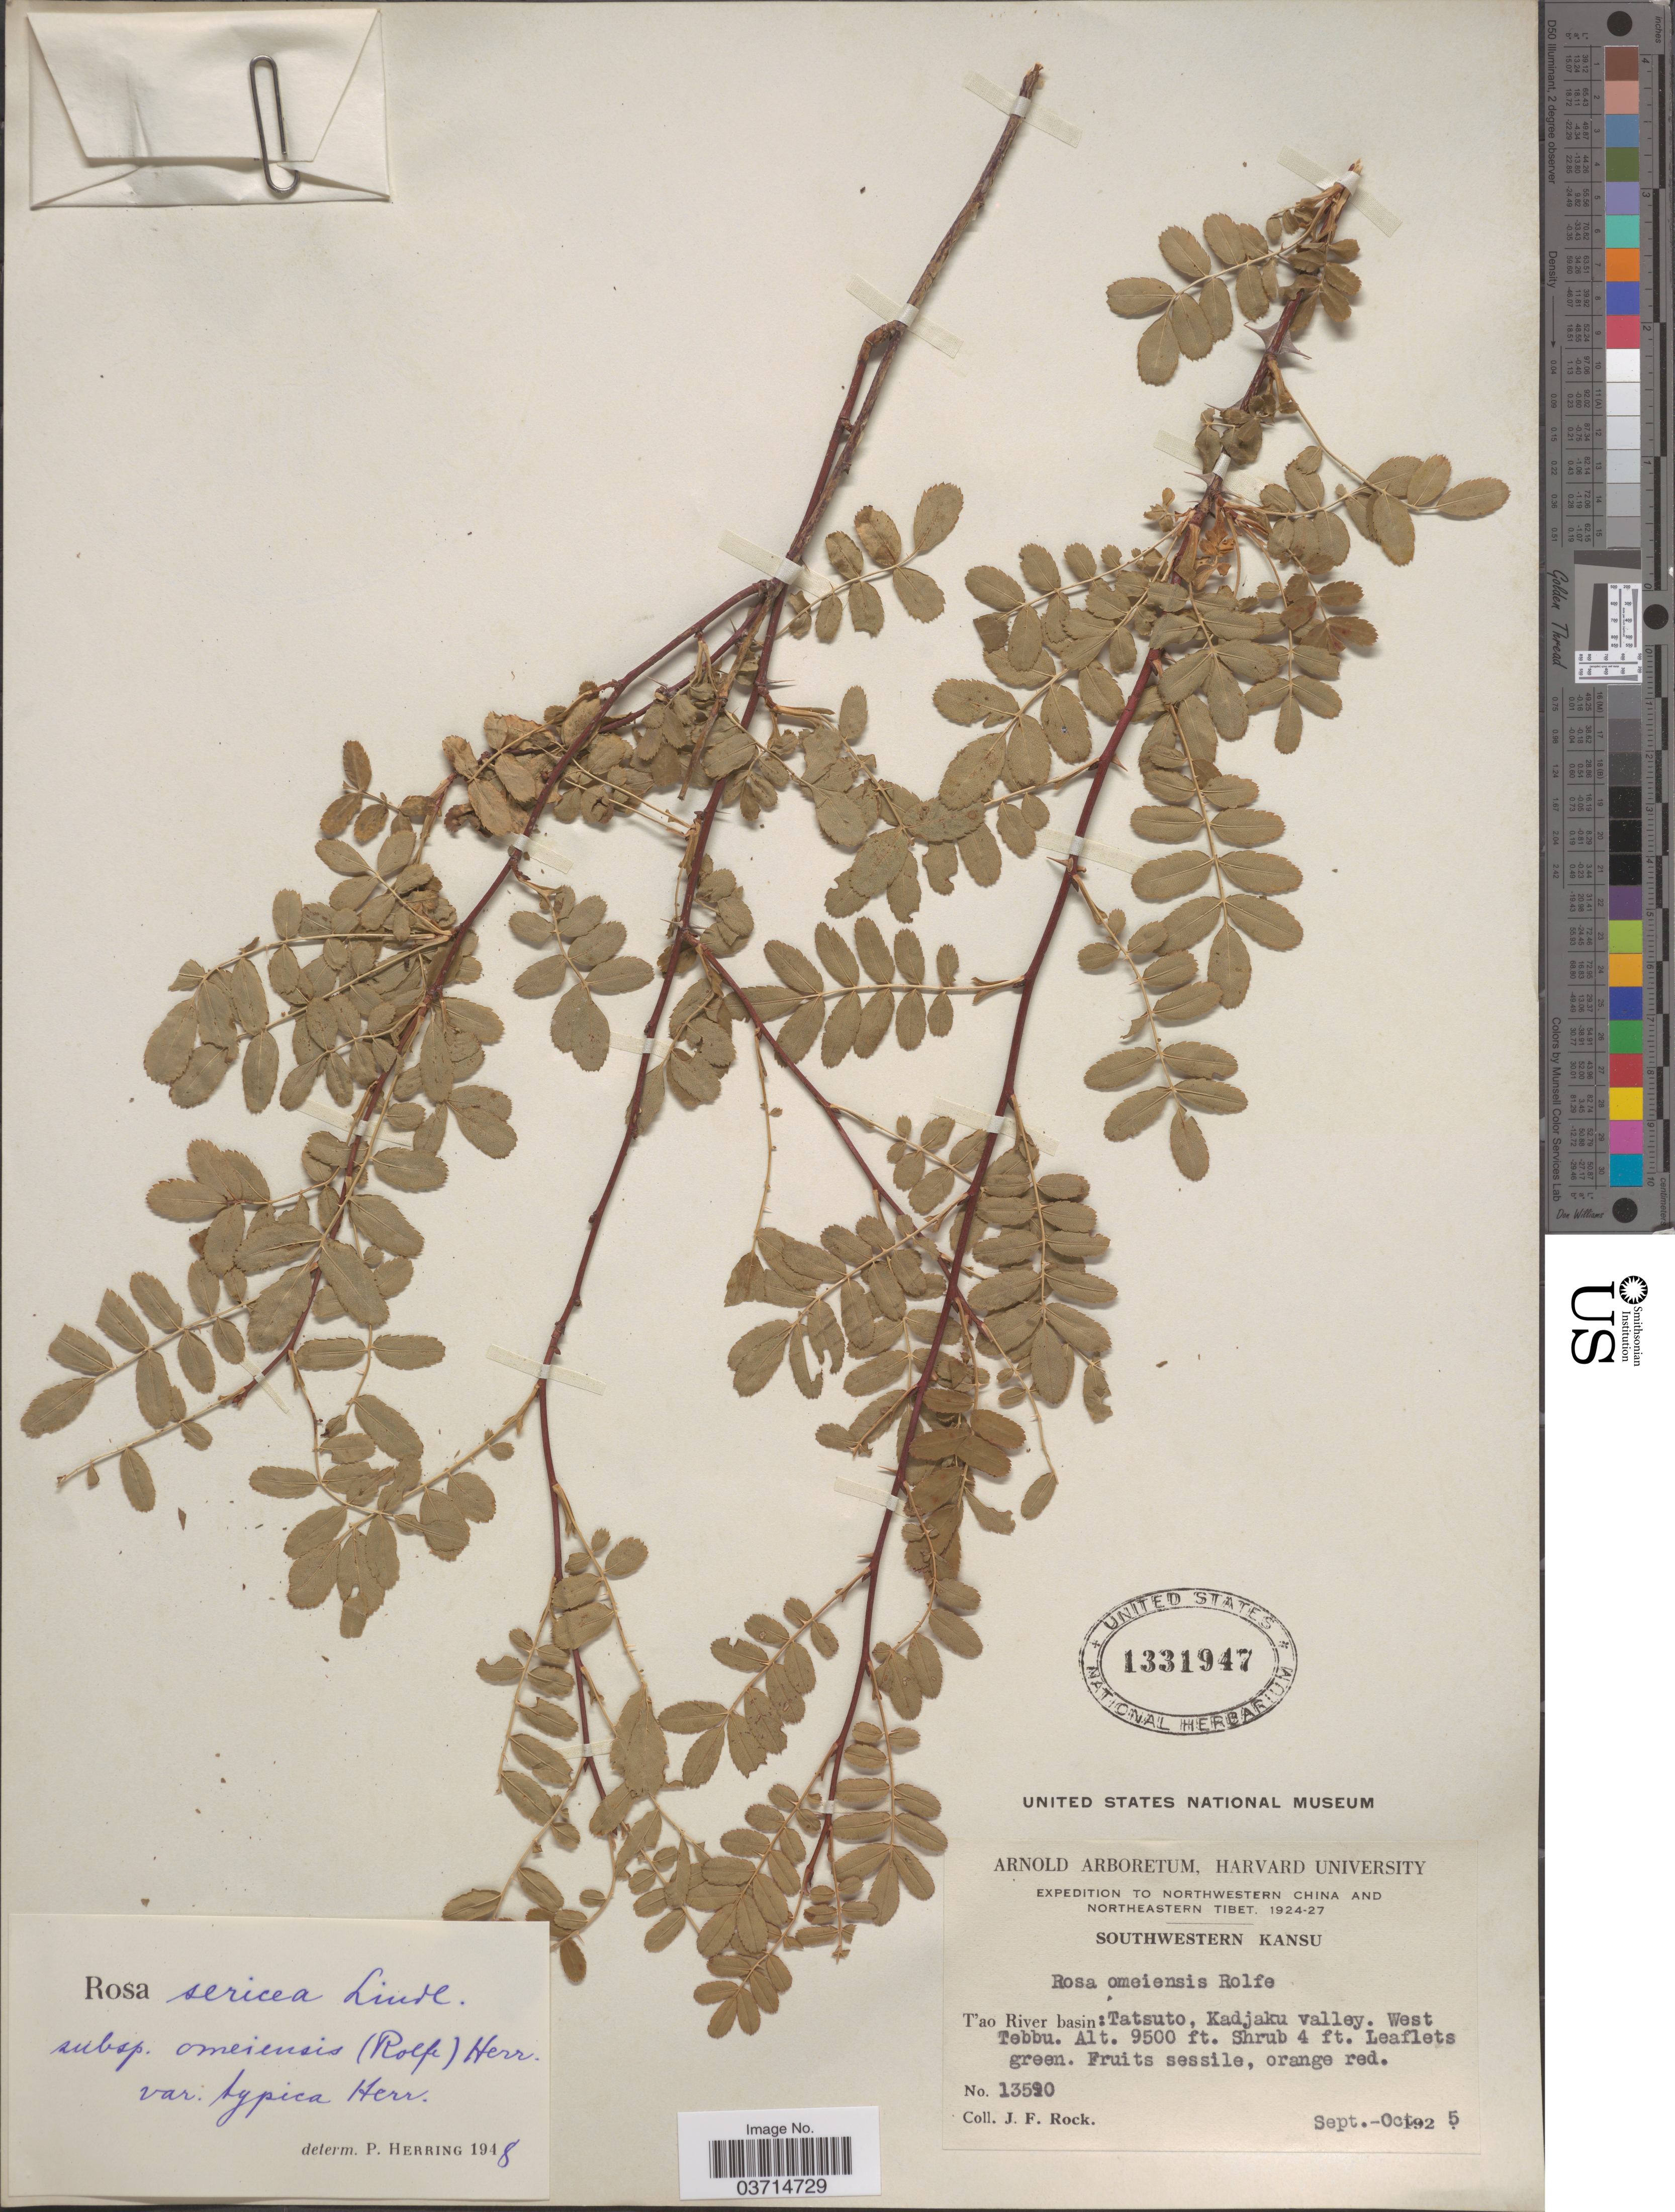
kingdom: Plantae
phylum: Tracheophyta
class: Magnoliopsida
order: Rosales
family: Rosaceae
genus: Rosa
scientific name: Rosa omeiensis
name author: Rolfe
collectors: J. Rock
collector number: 13590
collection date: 1925-09/1925-10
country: China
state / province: Gansu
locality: Northwestern China. Southwestern Kansu. T'ao River basin: Tatsuto, Kadjaku valley. West Tebbu.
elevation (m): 2896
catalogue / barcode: US 1331947